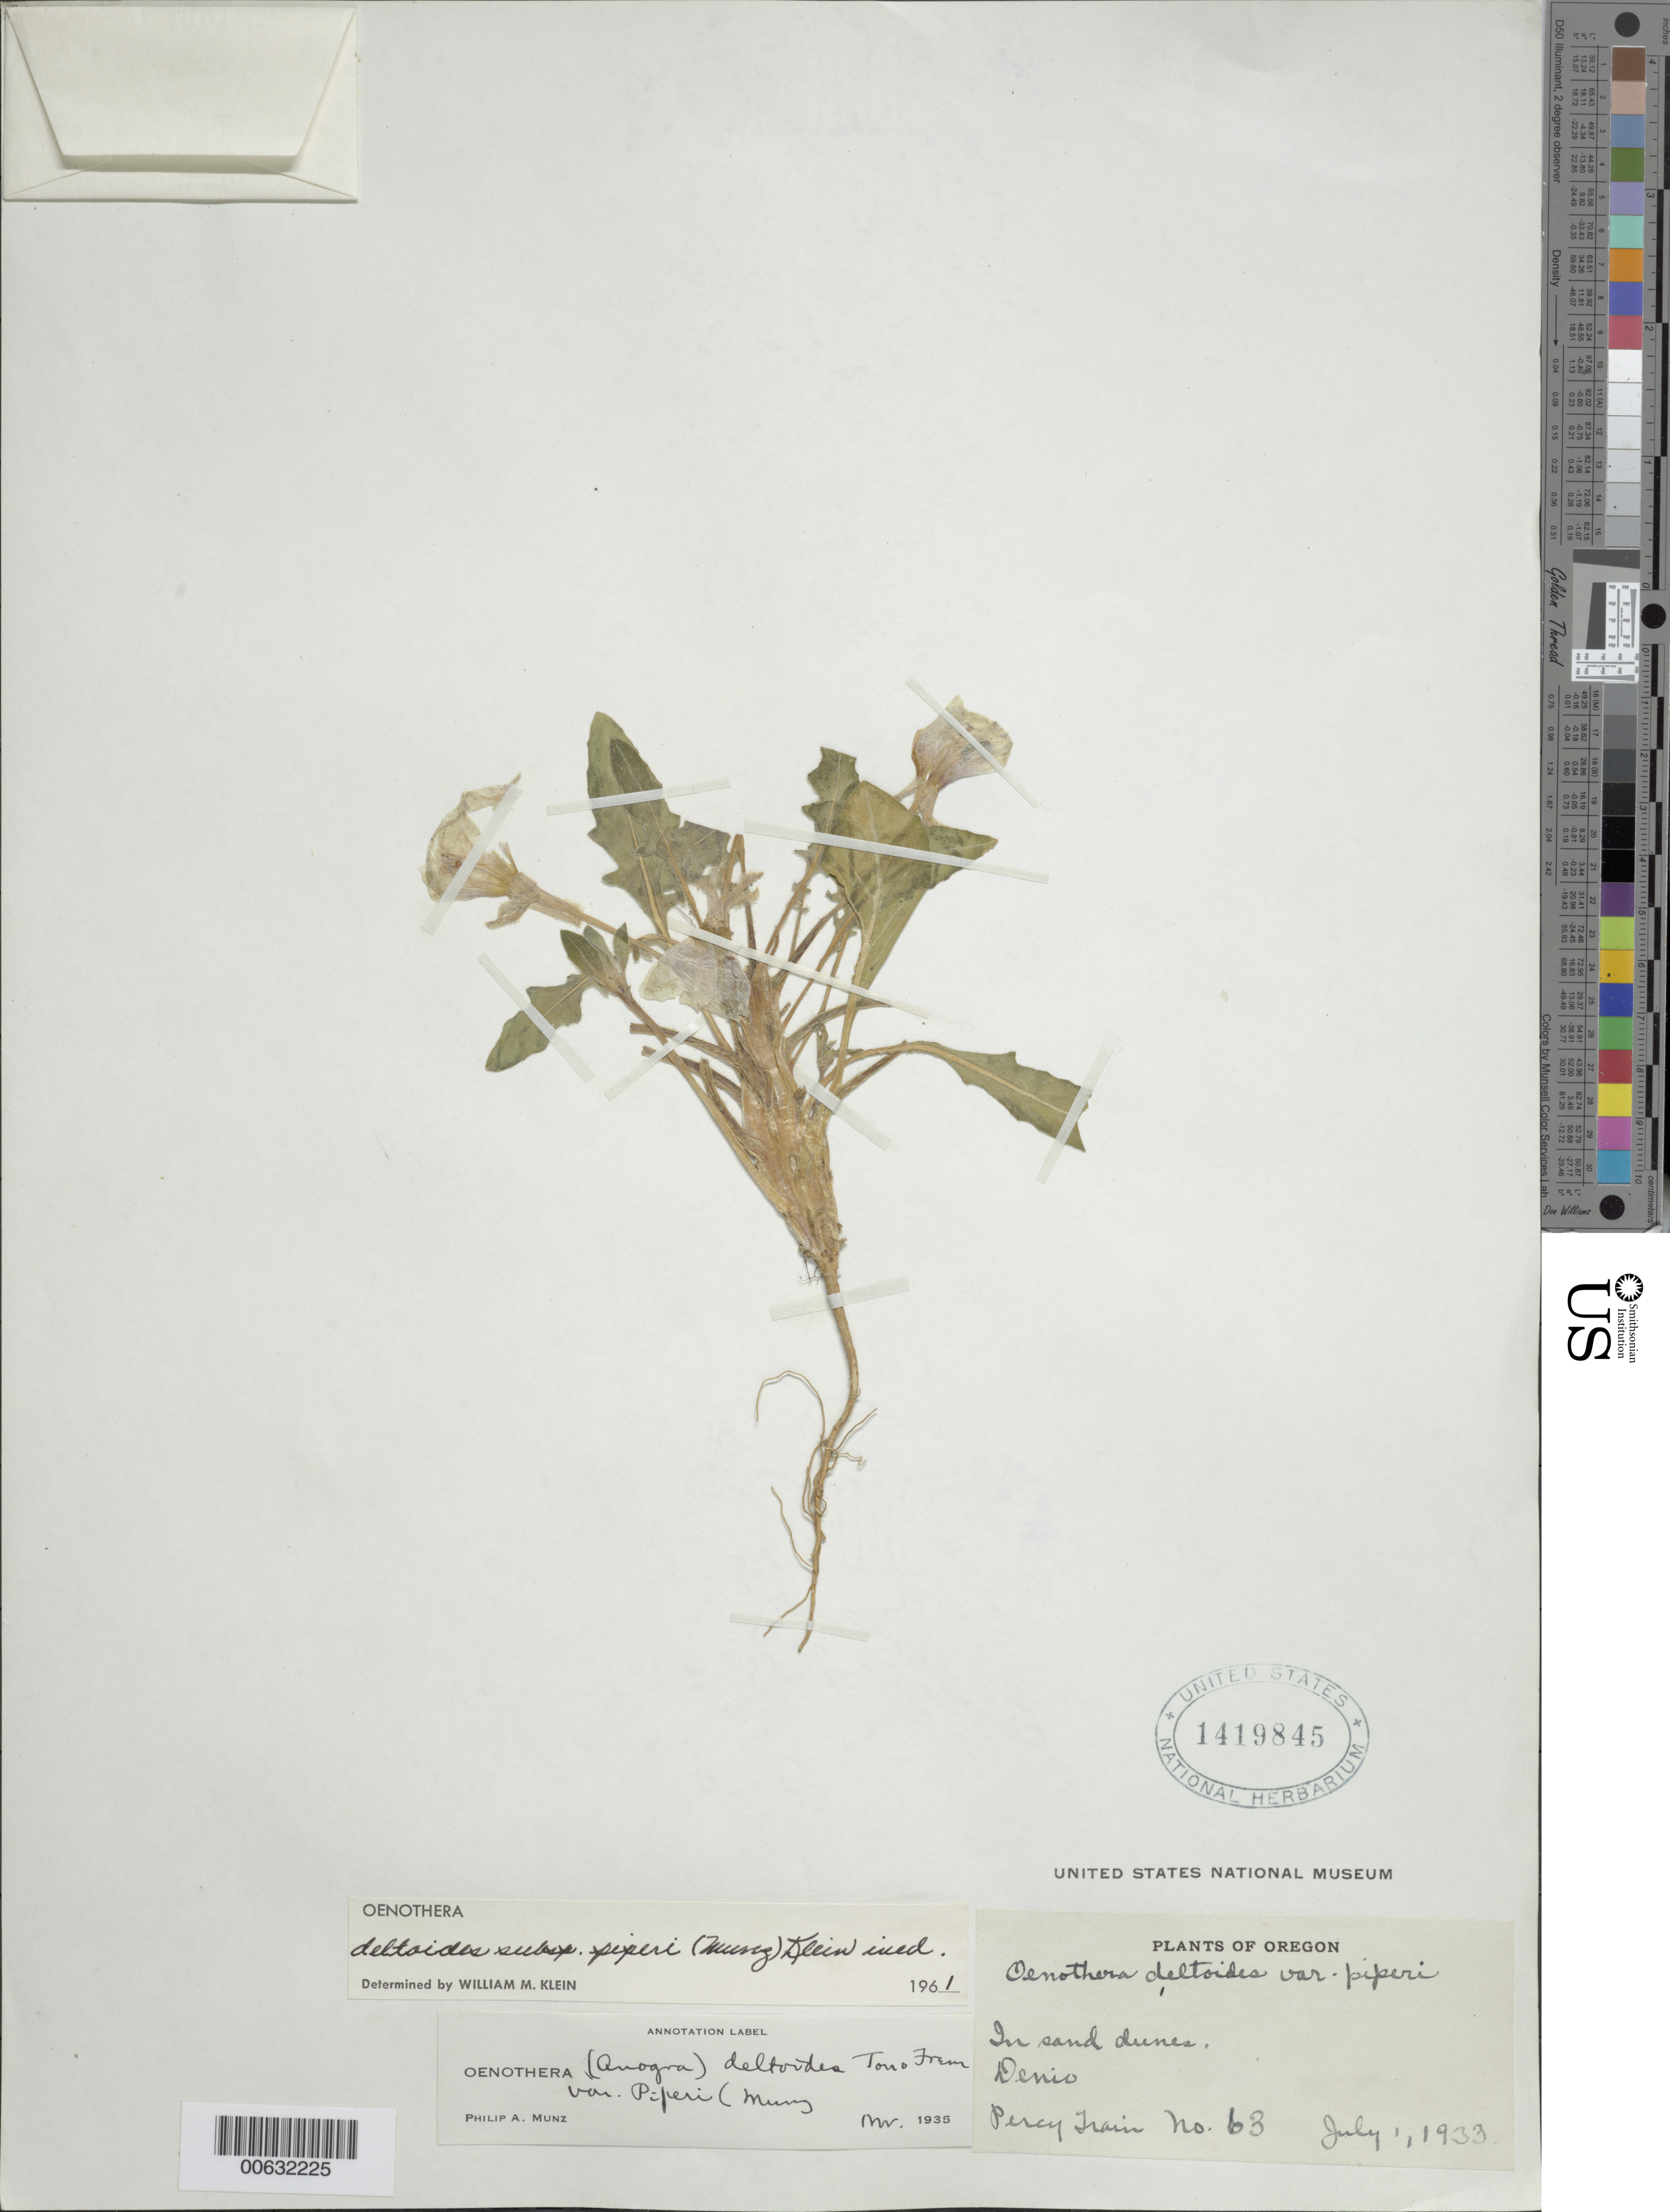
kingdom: Plantae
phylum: Tracheophyta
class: Magnoliopsida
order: Myrtales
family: Onagraceae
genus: Oenothera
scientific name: Oenothera deltoides subsp. piperi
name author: (Munz) W.M. Klein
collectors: P. Train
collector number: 63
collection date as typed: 01 Jul 1933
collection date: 1933-07-01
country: United States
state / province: Oregon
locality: Denio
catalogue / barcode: US 1419845